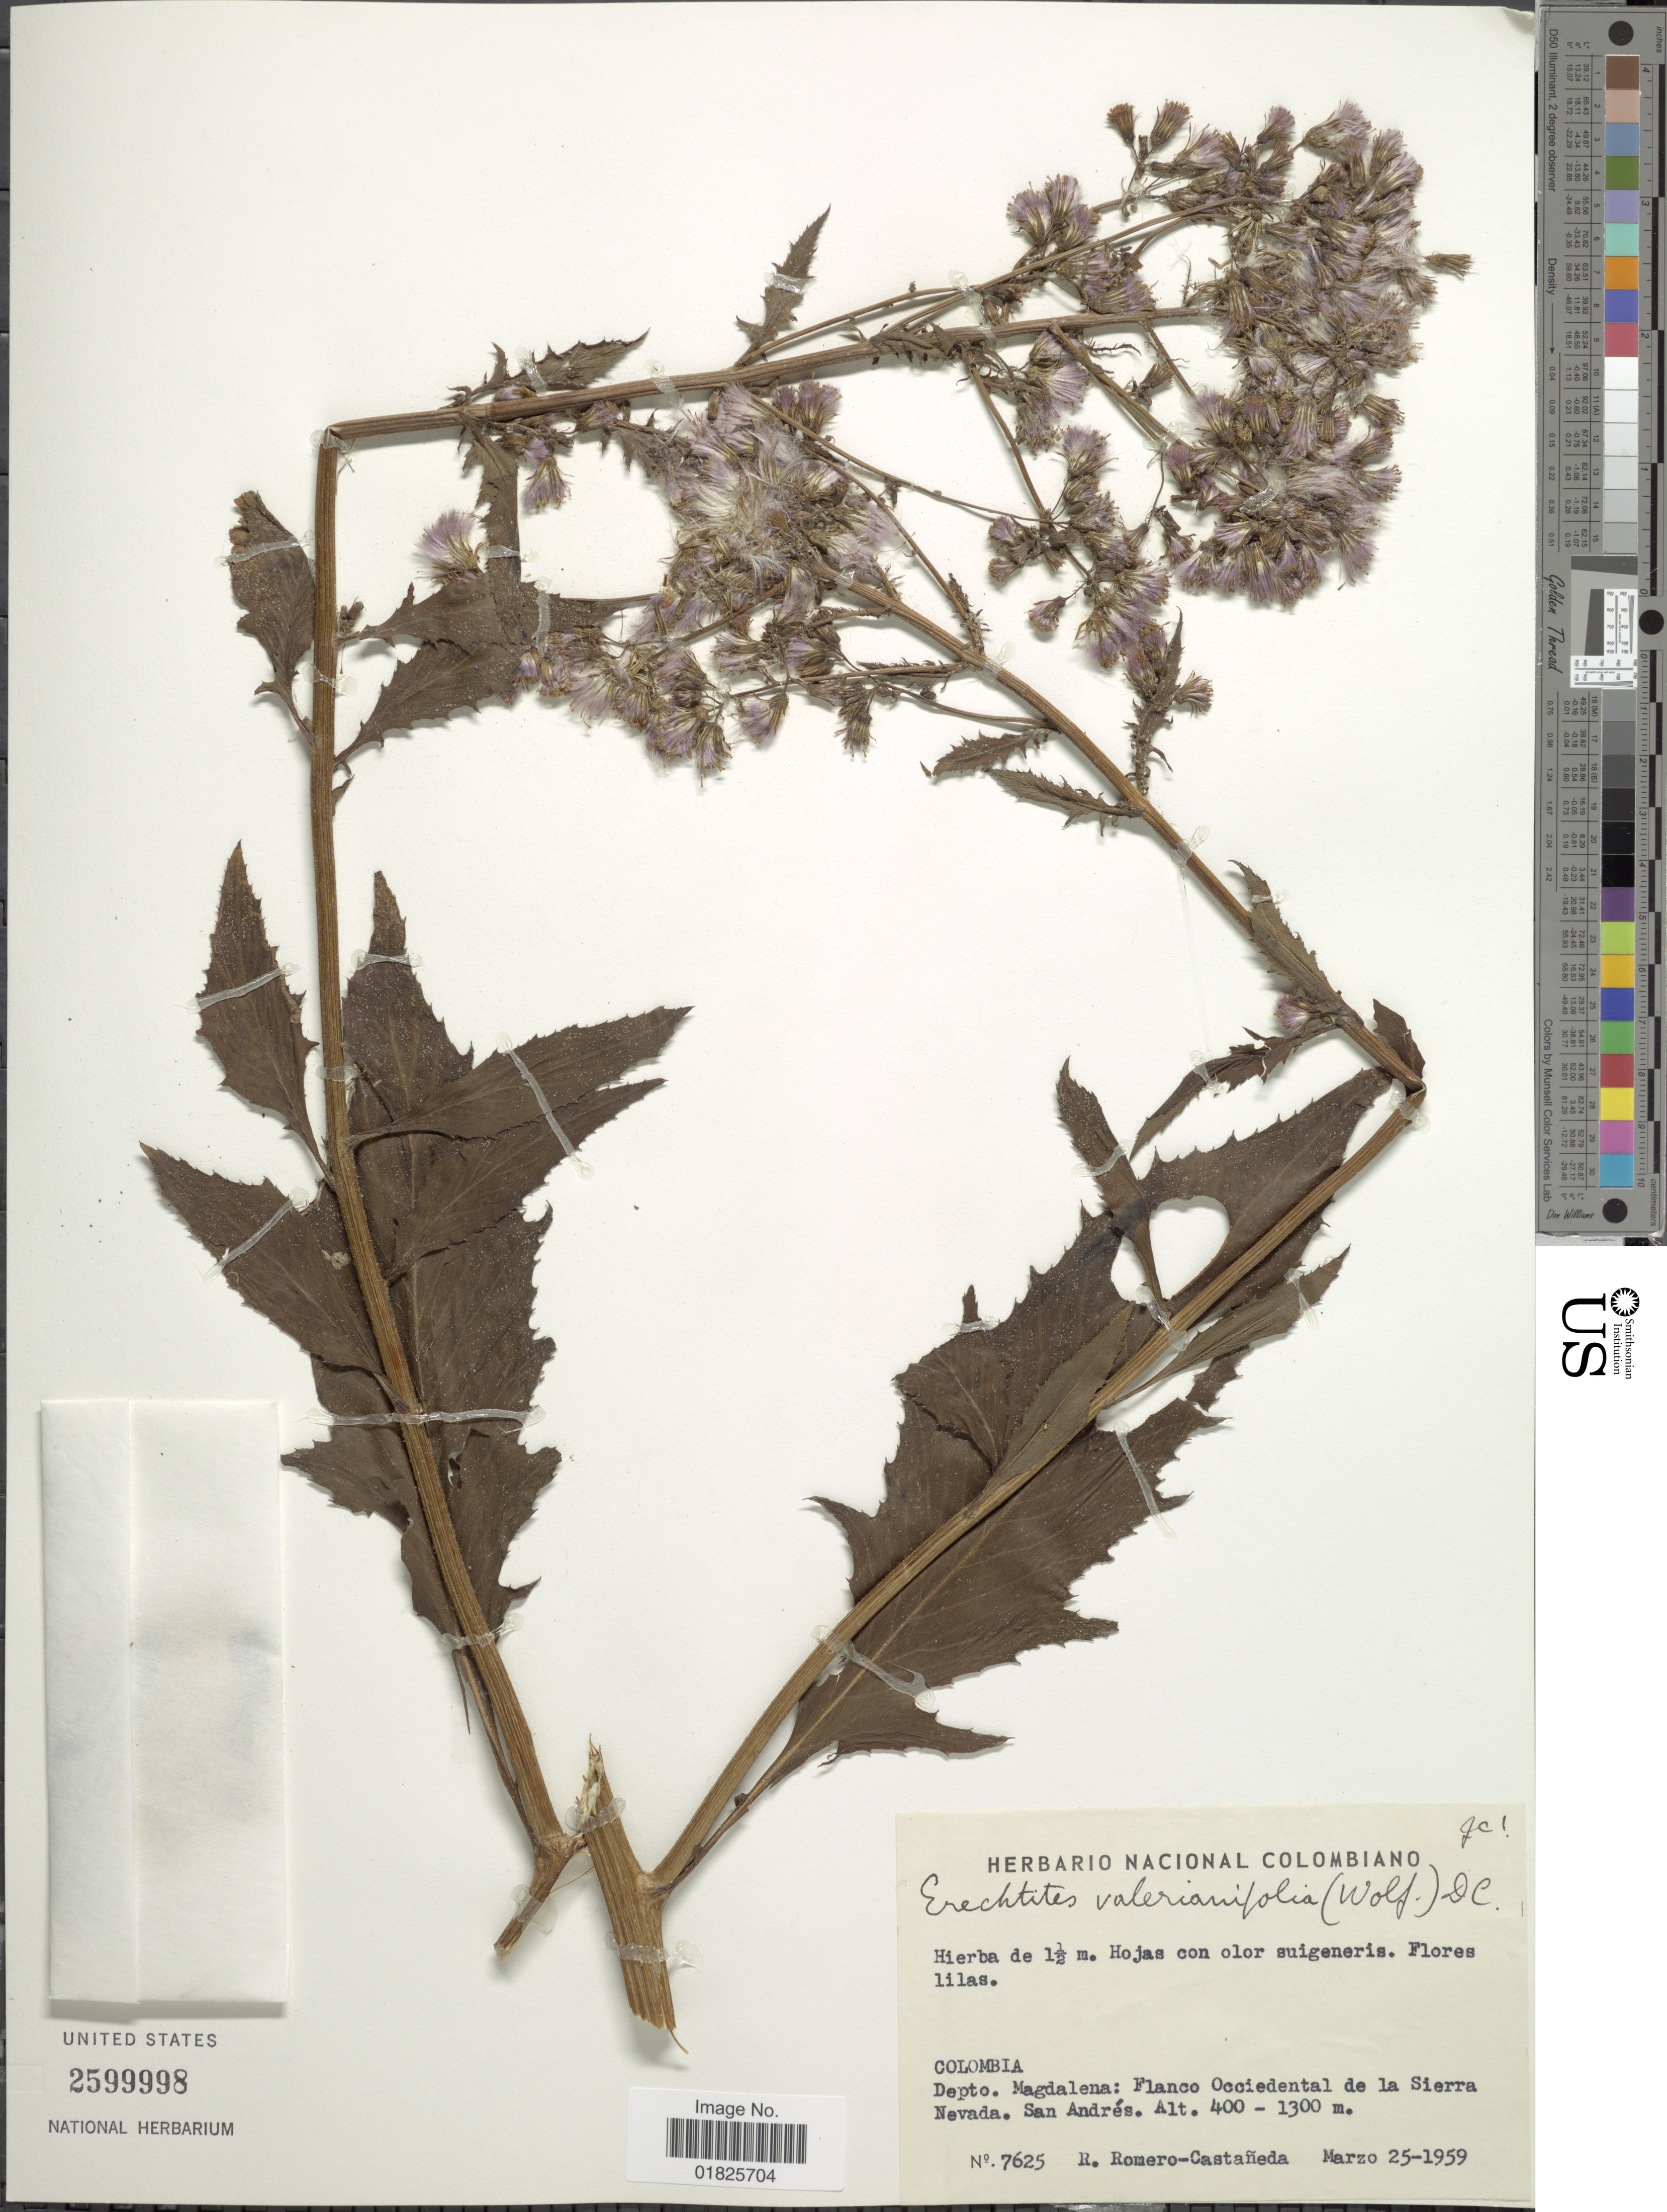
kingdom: Plantae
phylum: Tracheophyta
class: Magnoliopsida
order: Asterales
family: Asteraceae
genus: Erechtites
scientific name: Erechtites valerianifolius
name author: (Link ex Spreng.) DC.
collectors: R. Romero Castañeda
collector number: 7625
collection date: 1959-03-25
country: Colombia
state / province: Magdalena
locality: Flanco Occidental de la Serra Nevada. San Andres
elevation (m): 400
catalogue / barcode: US 2599998